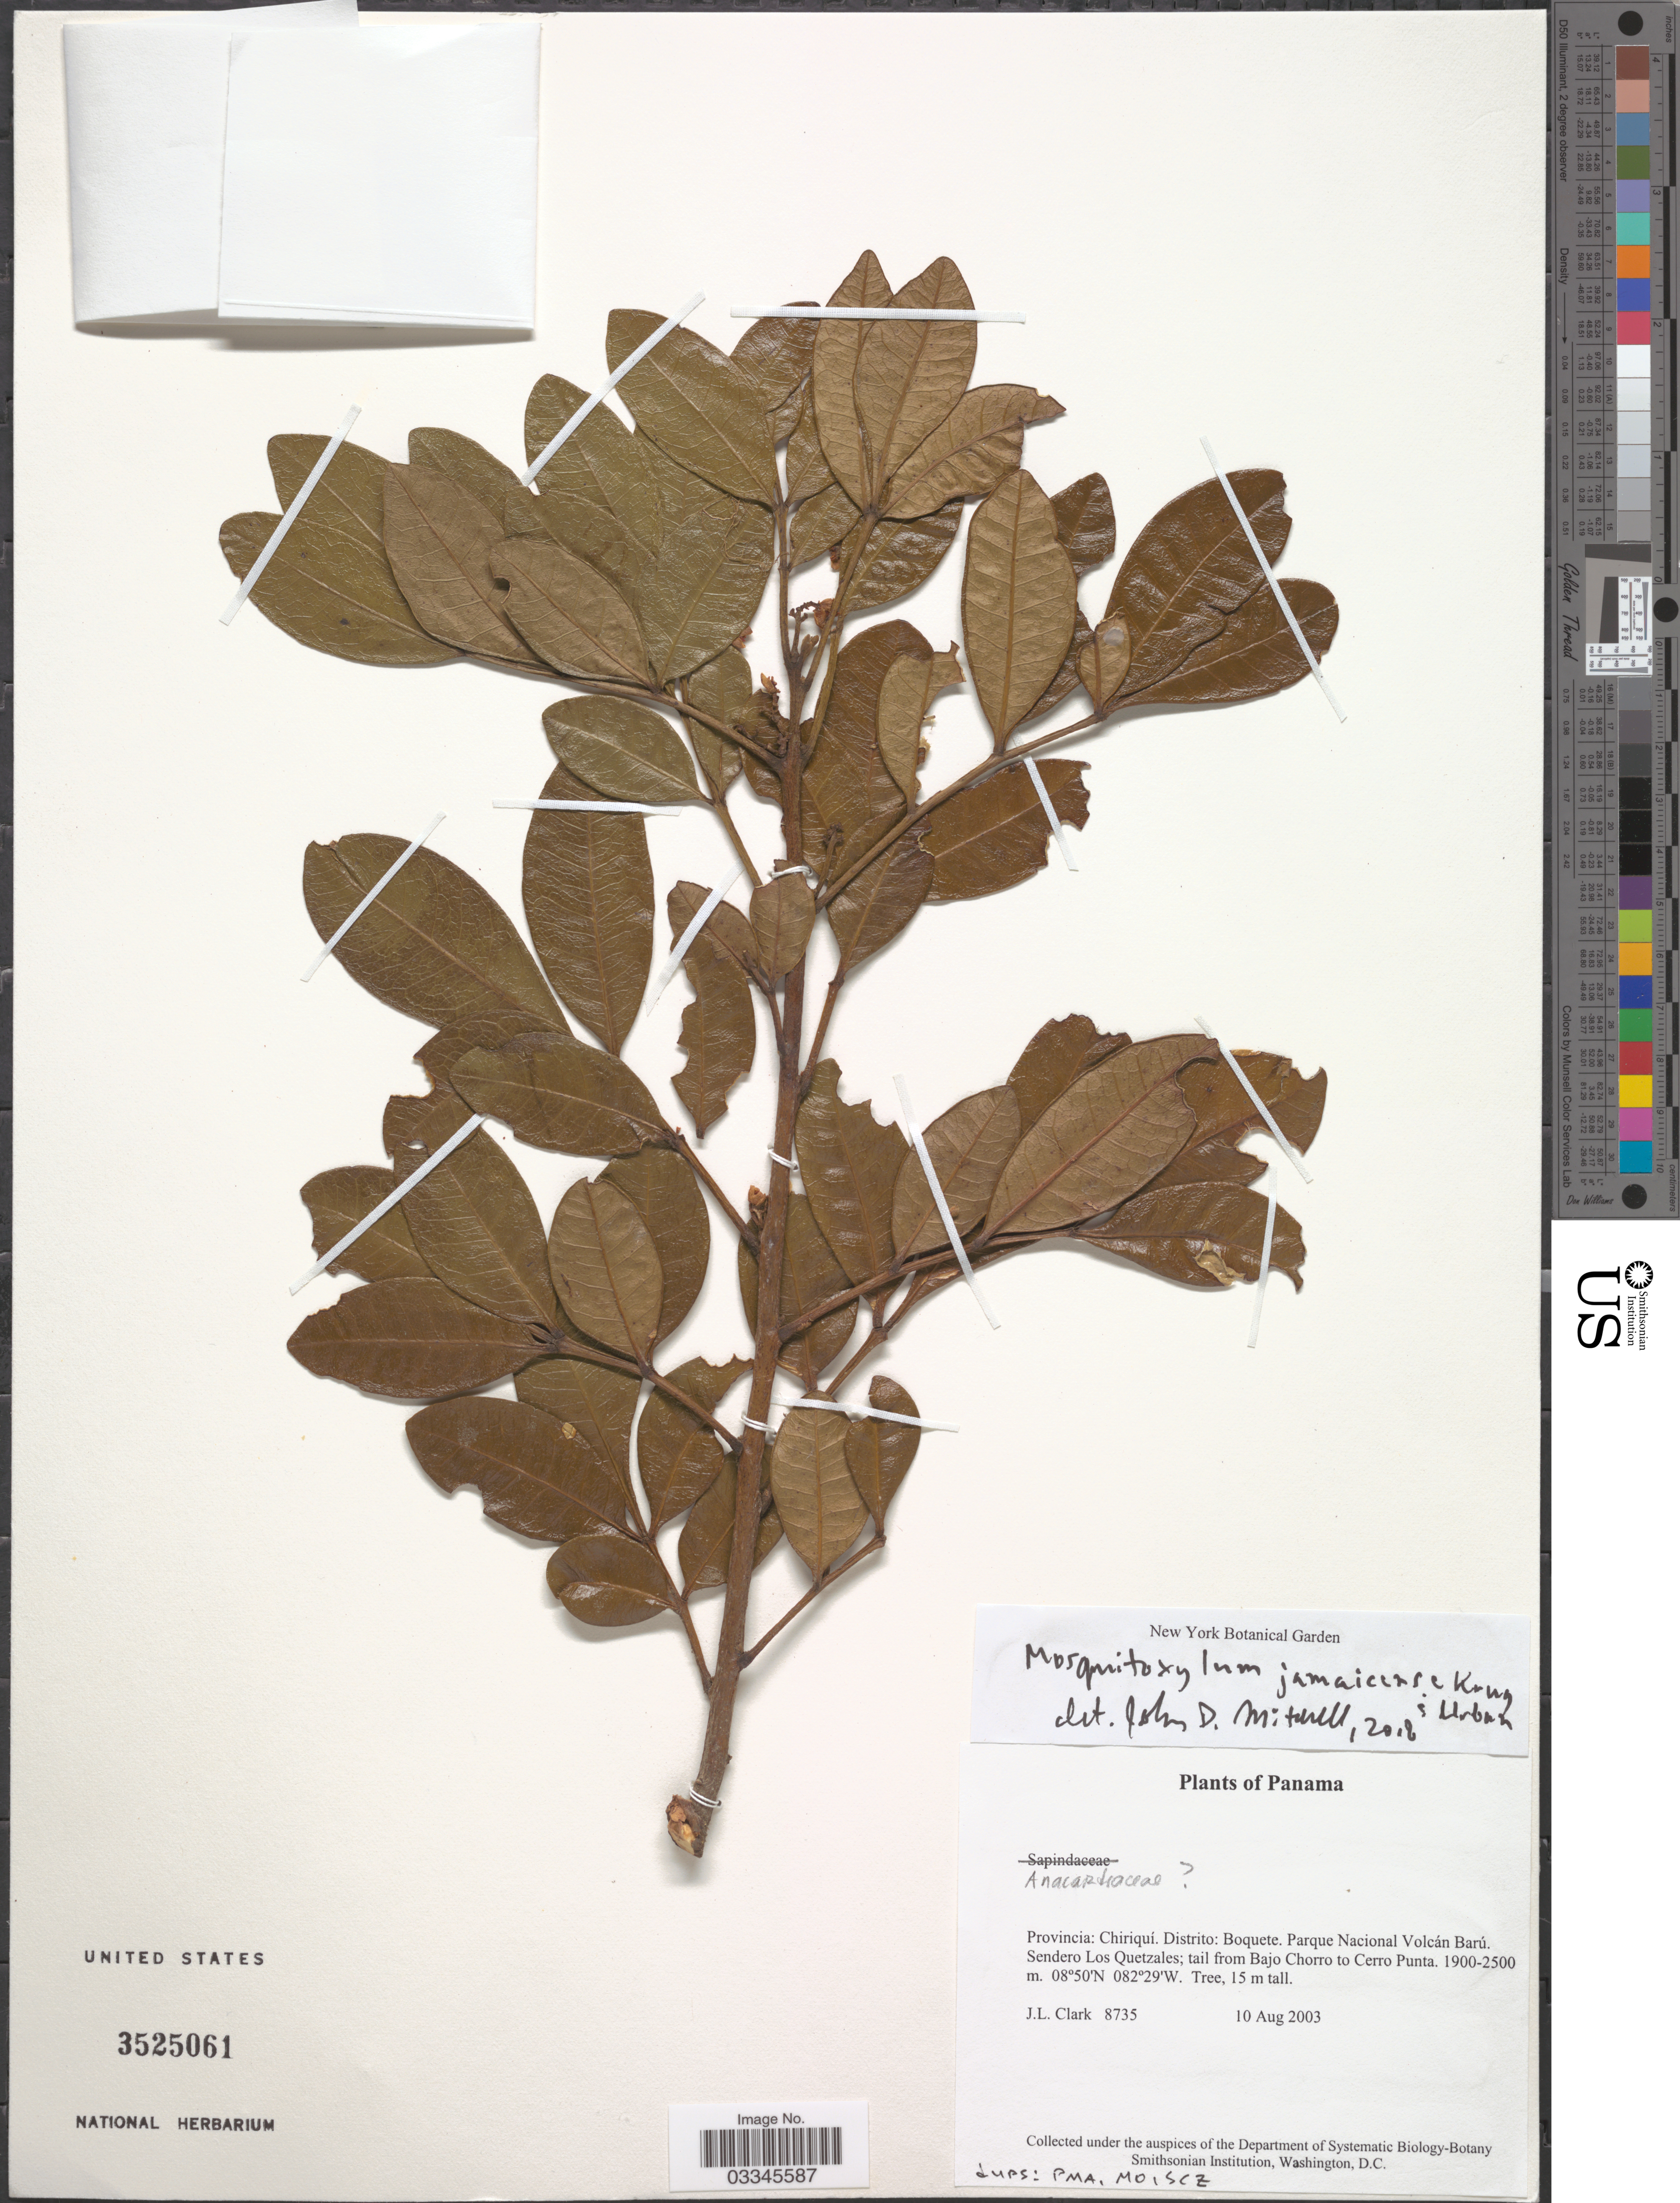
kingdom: Plantae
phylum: Tracheophyta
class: Magnoliopsida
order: Sapindales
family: Anacardiaceae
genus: Mosquitoxylum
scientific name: Mosquitoxylum jamaicense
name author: Krug & Urb.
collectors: J. J. Clark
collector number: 8735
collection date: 2003-08-10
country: Panama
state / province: Chiriqui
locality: Distrito: Boquete. Parque Nacional Volcán Barú. Sendero Los Quetzales; tail from Bajo Chorro to Cerro Punta.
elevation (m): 1900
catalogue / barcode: US 3525061